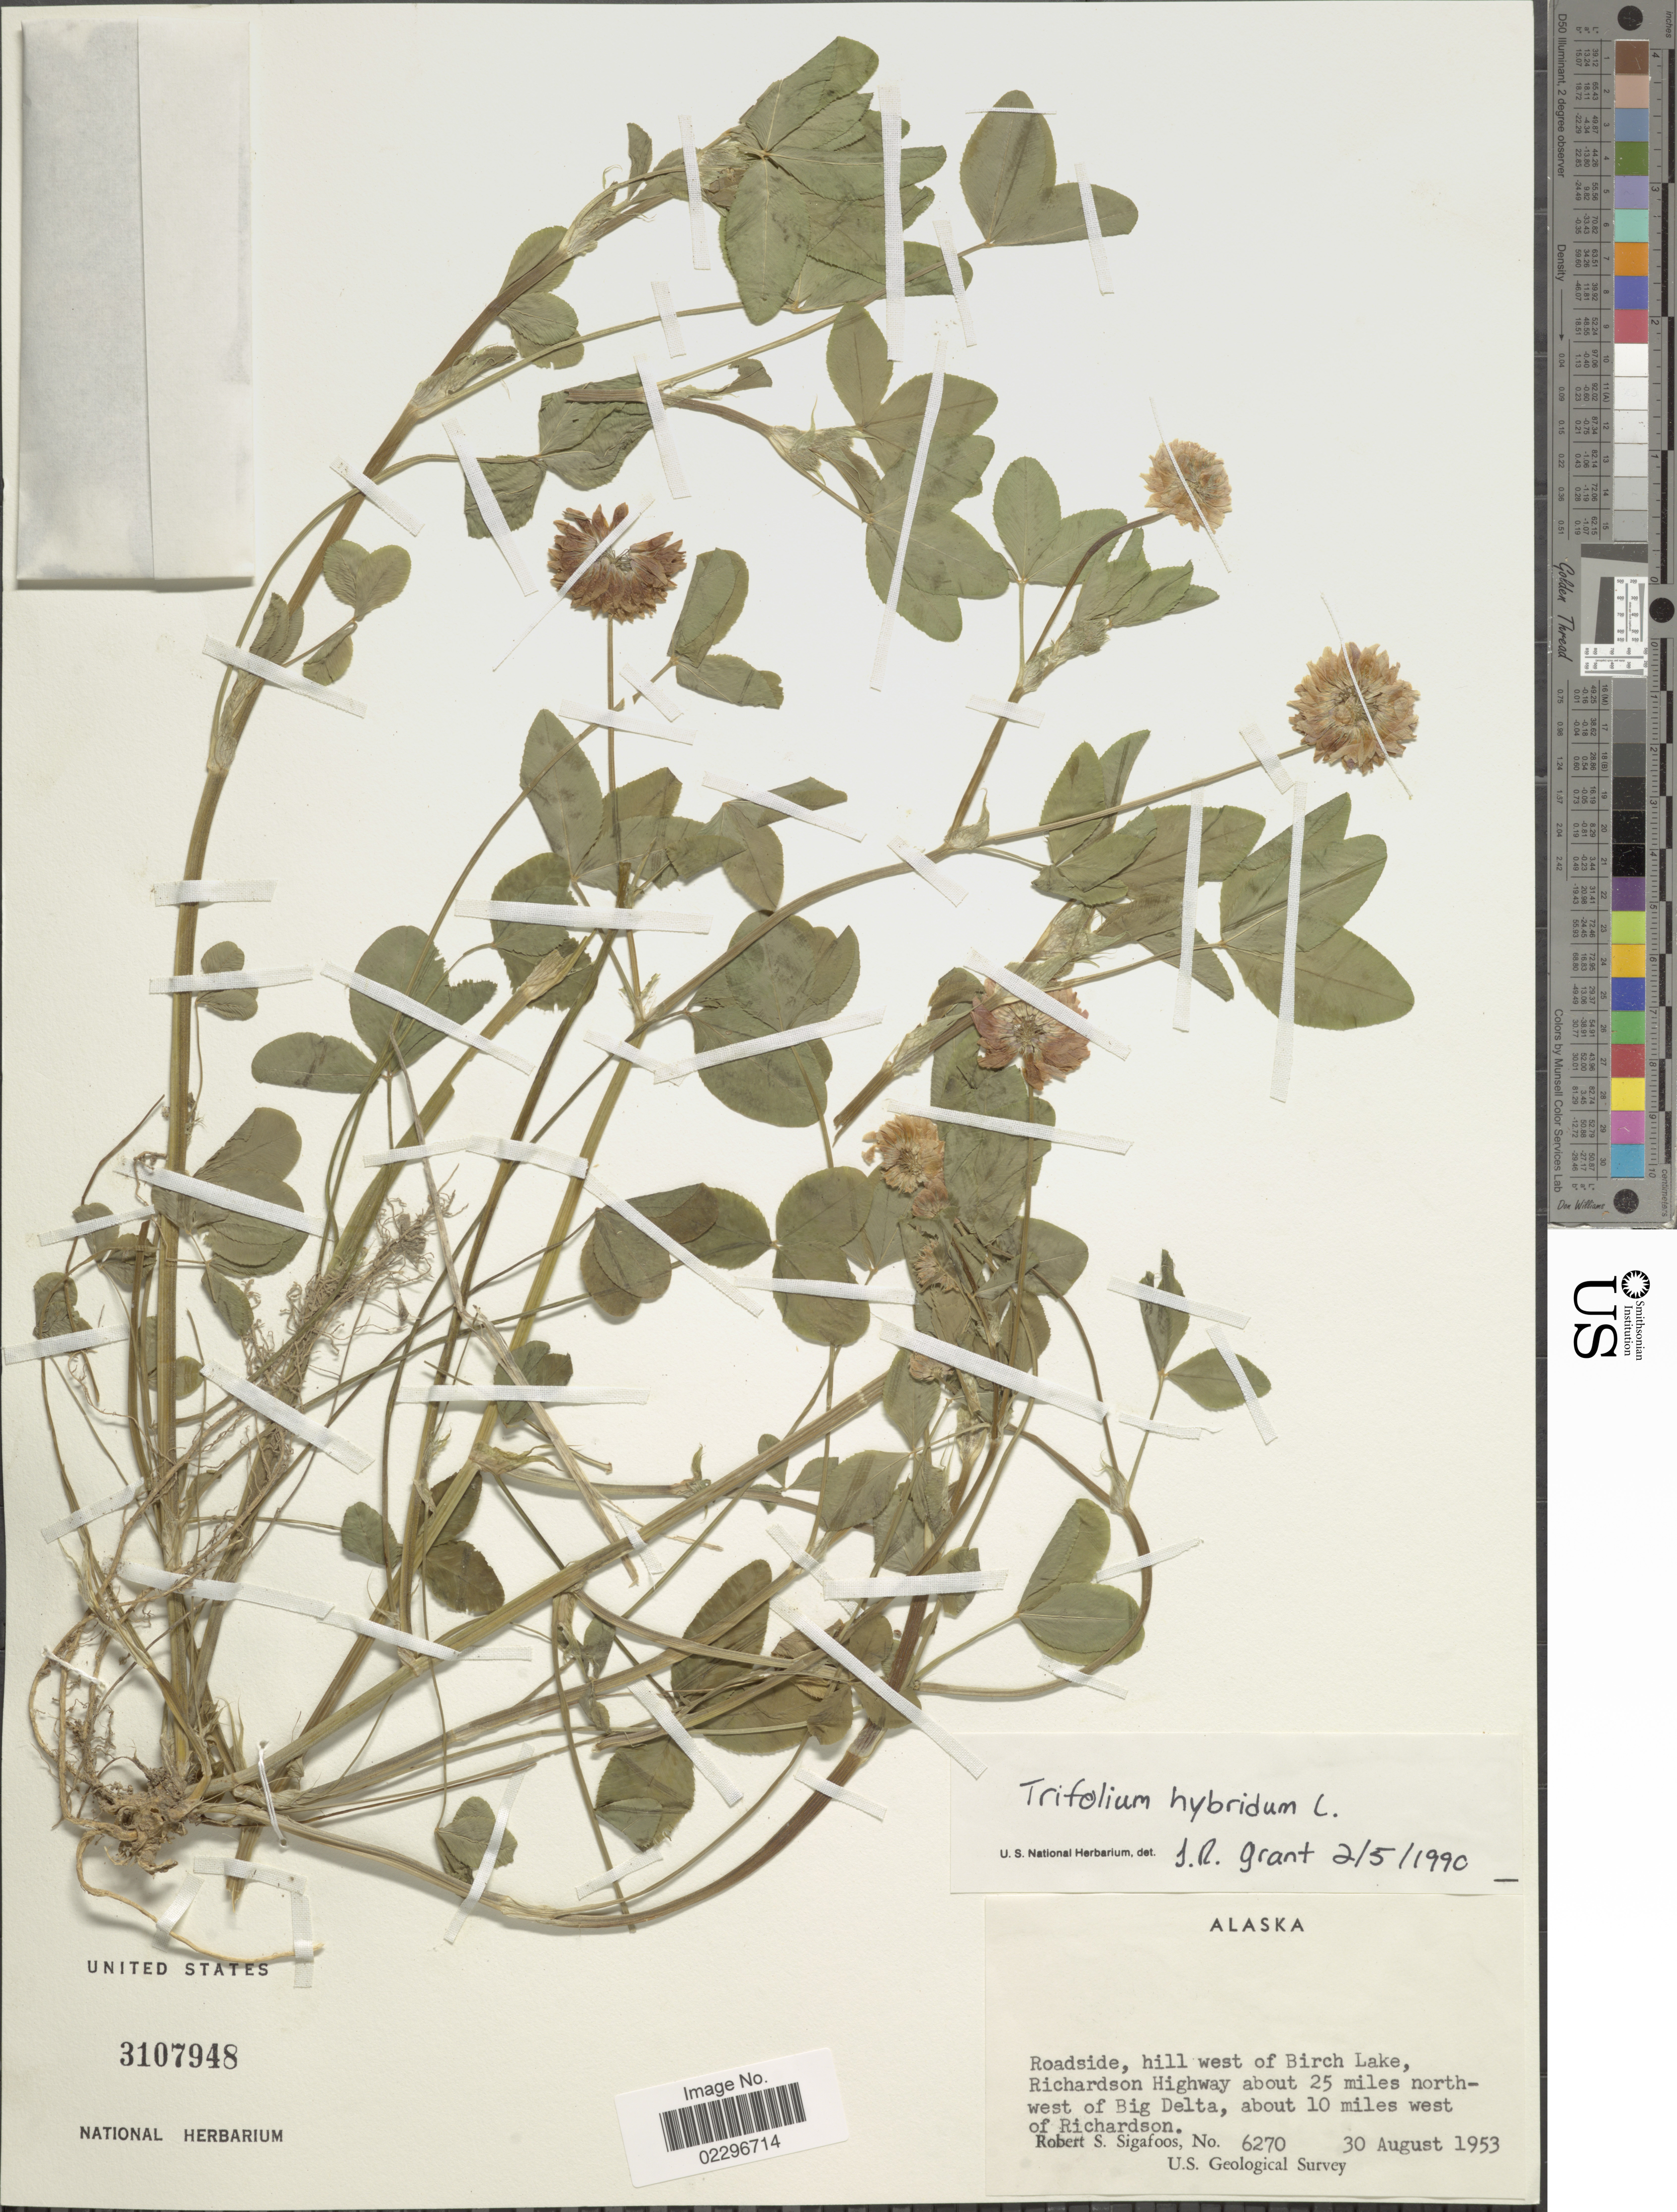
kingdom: Plantae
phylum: Tracheophyta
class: Magnoliopsida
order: Fabales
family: Fabaceae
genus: Trifolium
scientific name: Trifolium hybridum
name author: L.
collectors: R. Sigafoos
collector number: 6270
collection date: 1953-08-30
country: United States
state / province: Alaska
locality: Roadsides, hill west of Birch Lake, Richardson highway about 25 miles northwest of Big Delta, about 10 miles west of Richardson.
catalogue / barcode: US 3107948